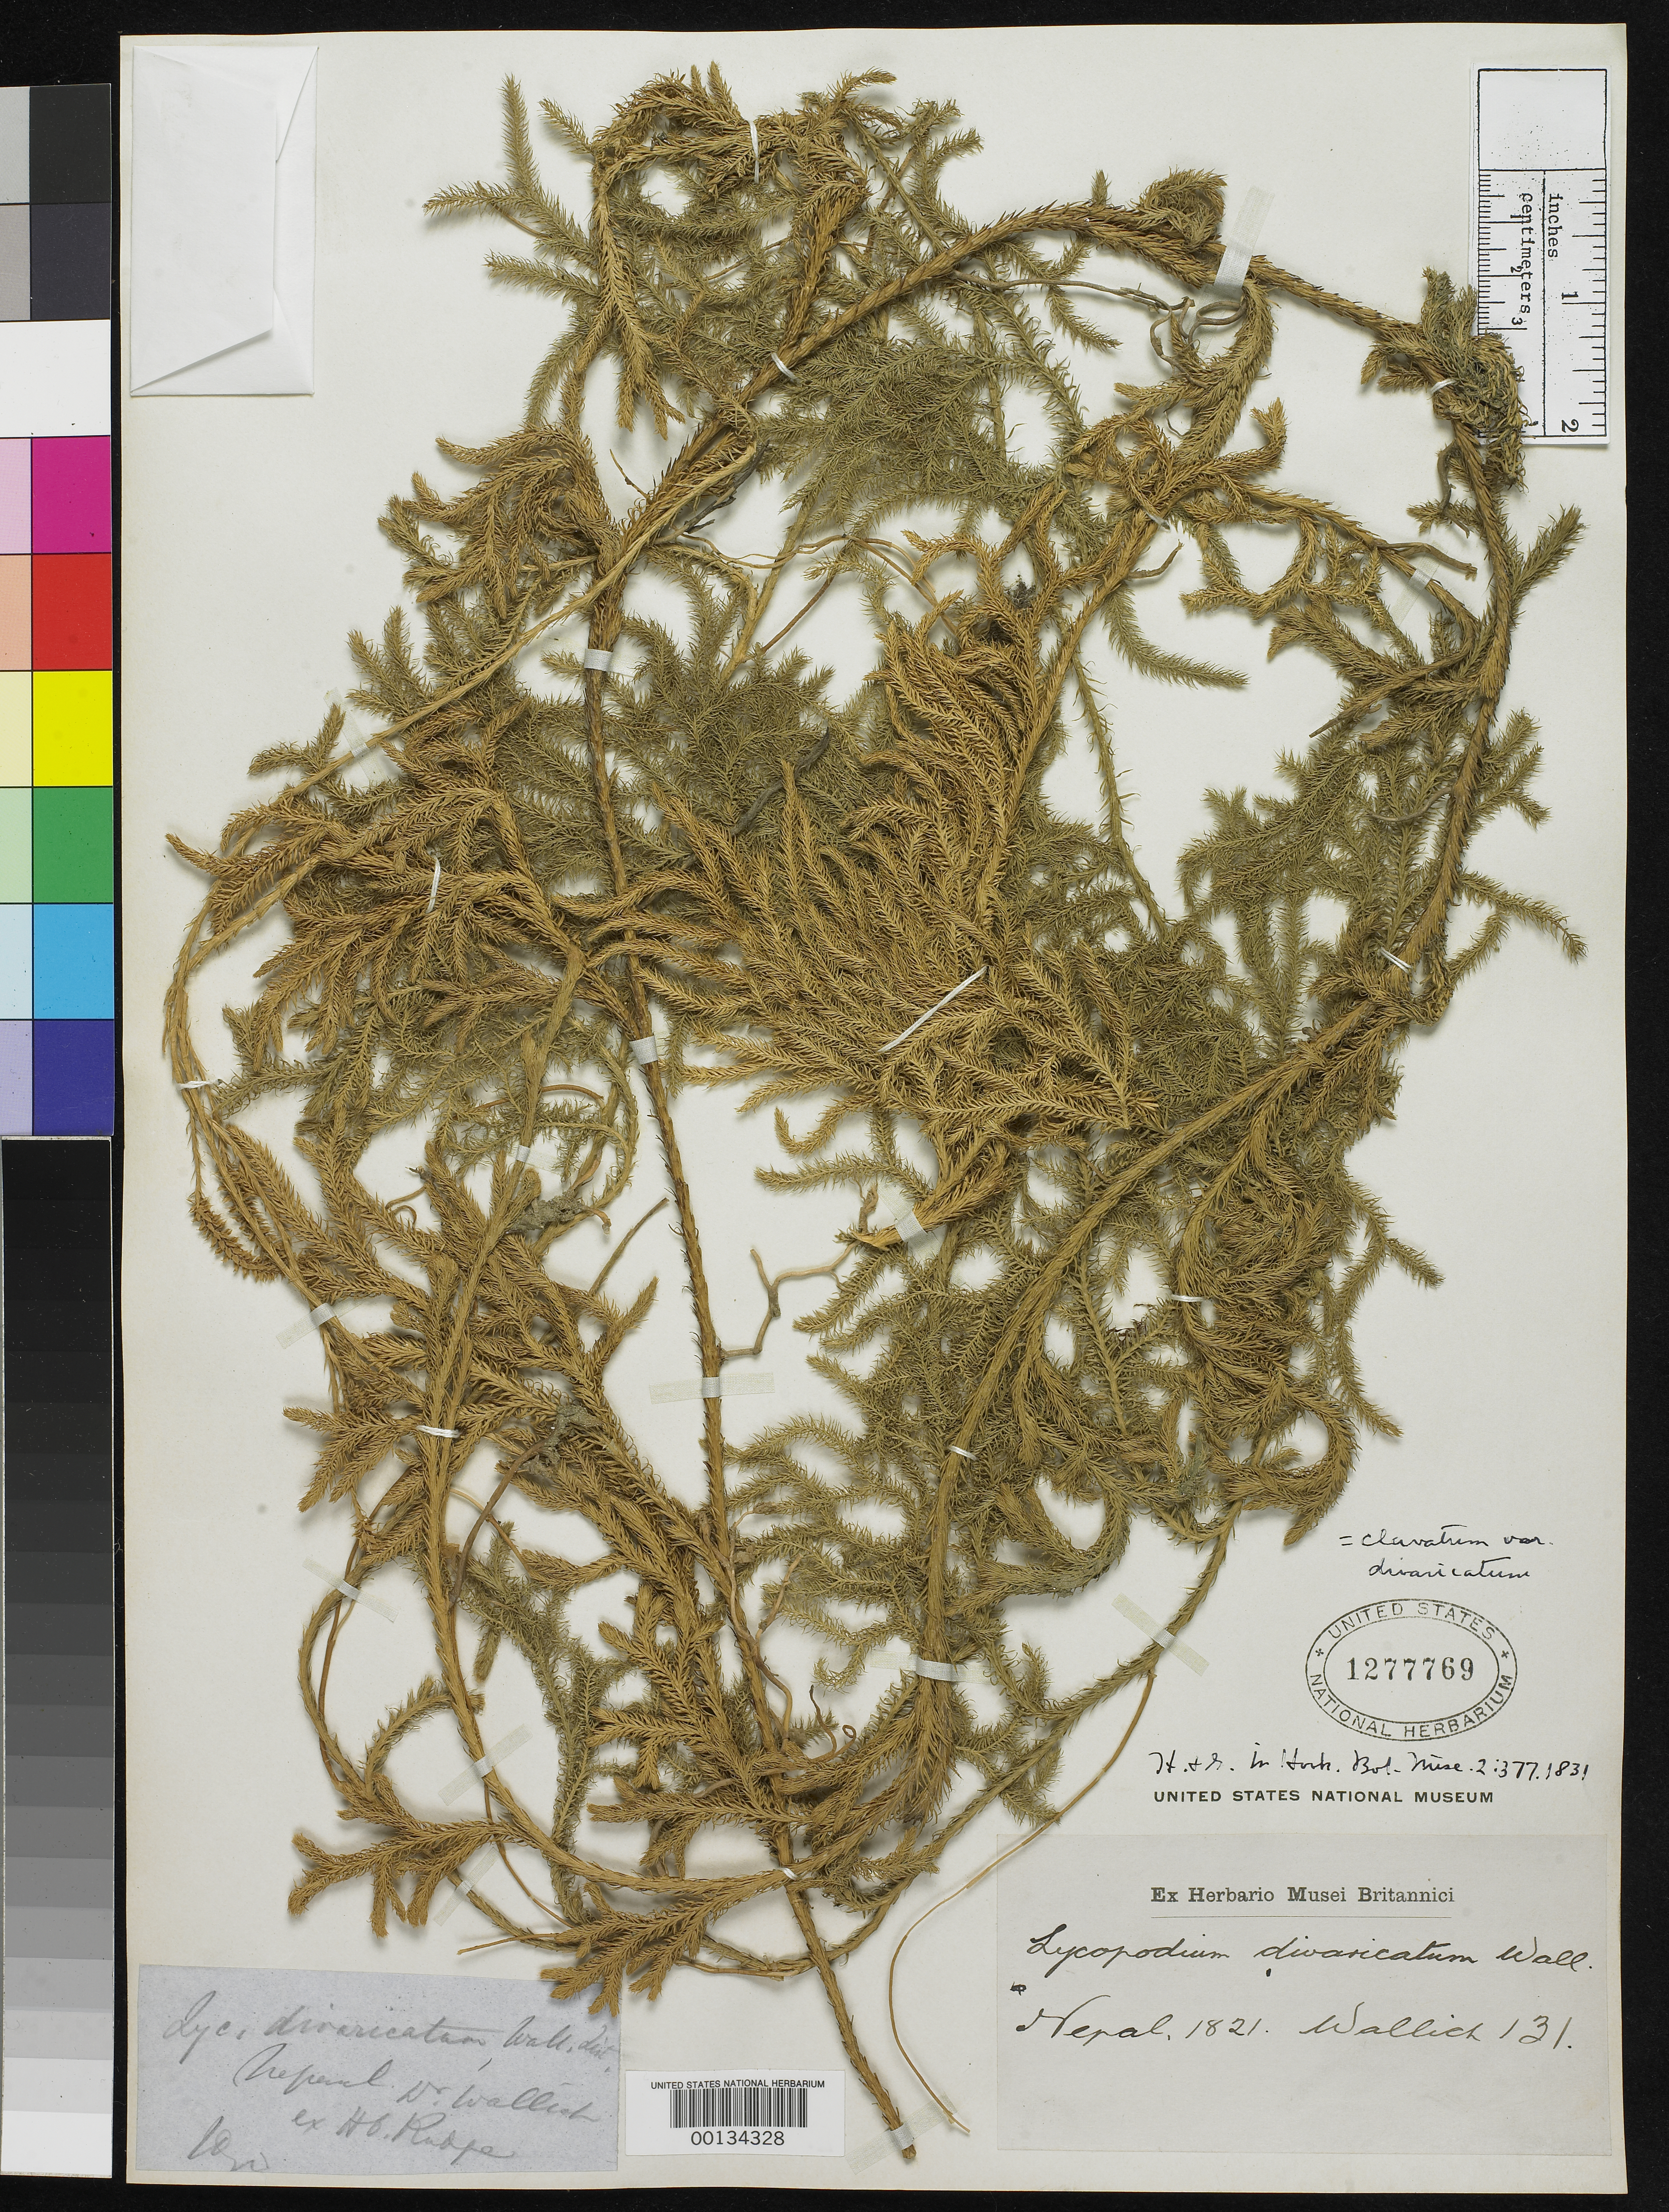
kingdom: Plantae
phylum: Tracheophyta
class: Lycopodiopsida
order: Lycopodiales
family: Lycopodiaceae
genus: Lycopodium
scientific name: Lycopodium divaricatum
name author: Wall. ex Hook.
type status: Type Collection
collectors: N. Wallich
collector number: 131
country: Nepal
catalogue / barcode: US 1277769